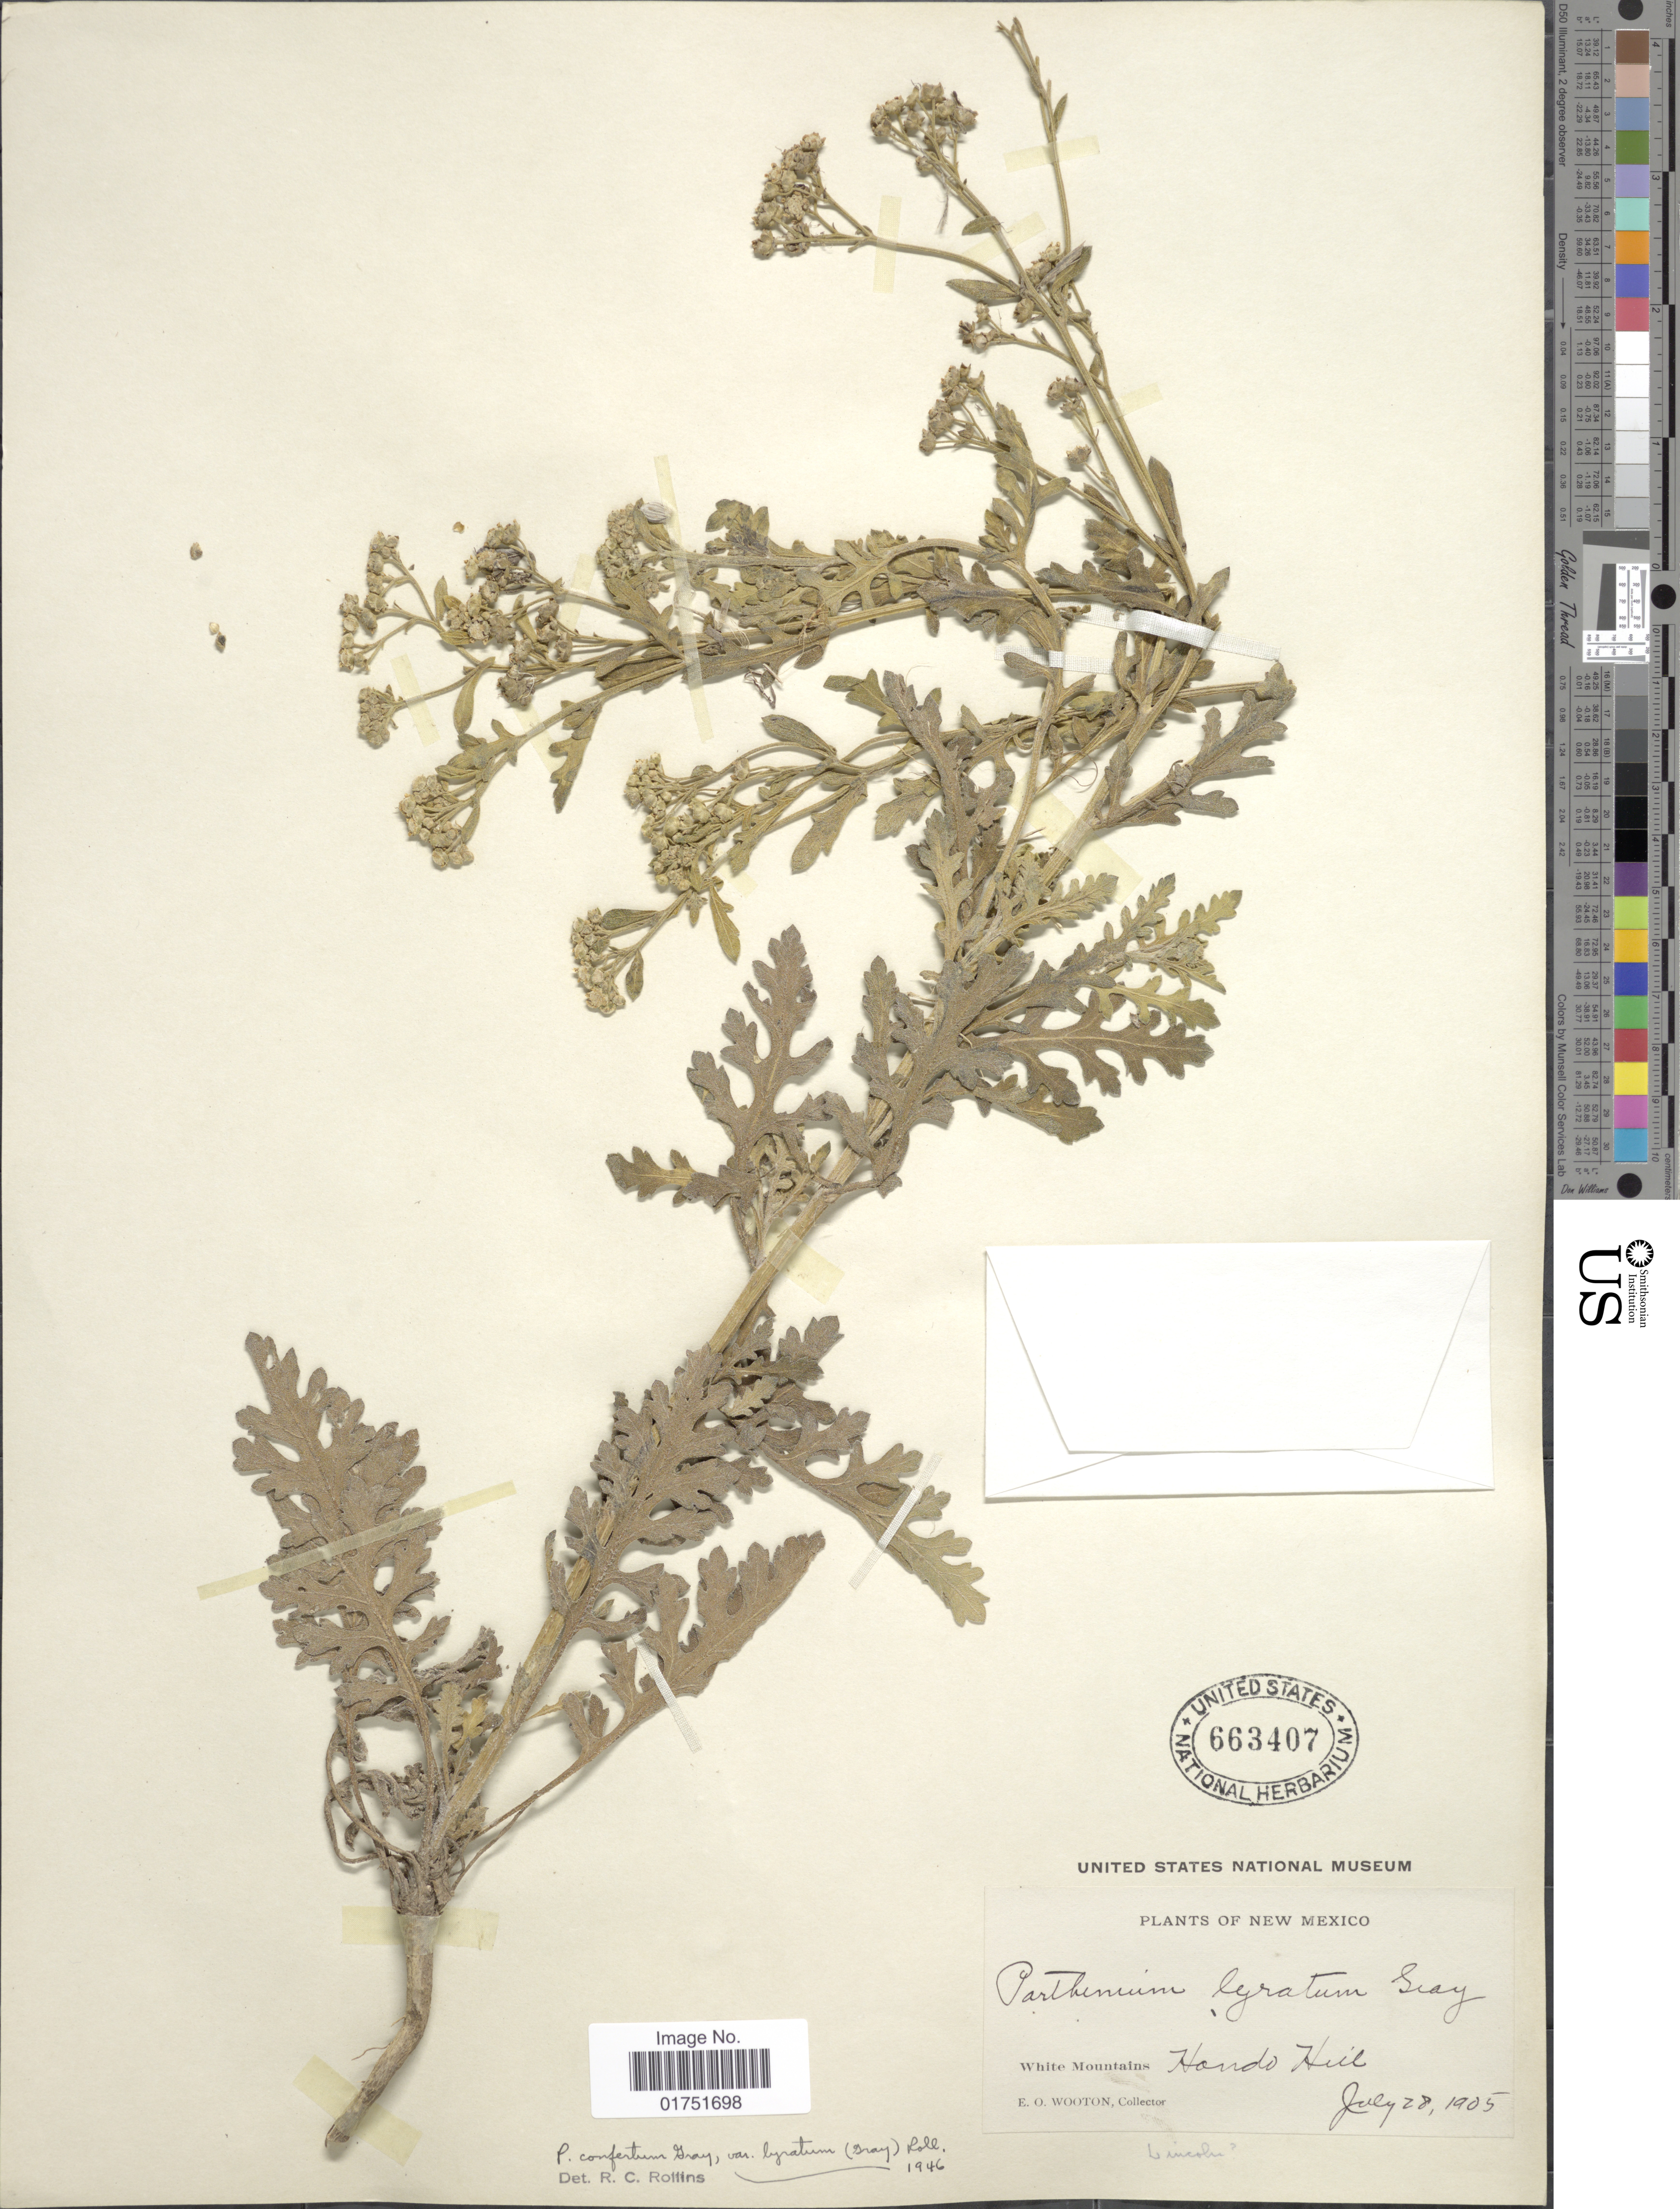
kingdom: Plantae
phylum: Tracheophyta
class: Magnoliopsida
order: Asterales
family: Asteraceae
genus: Parthenium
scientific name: Parthenium confertum var. lyratum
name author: (A. Gray) Rollins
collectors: E. O. Wooton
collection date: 1905-07-28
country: United States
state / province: New Mexico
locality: White Mountains, Hondo Hill, Lincoln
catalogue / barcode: US 663407